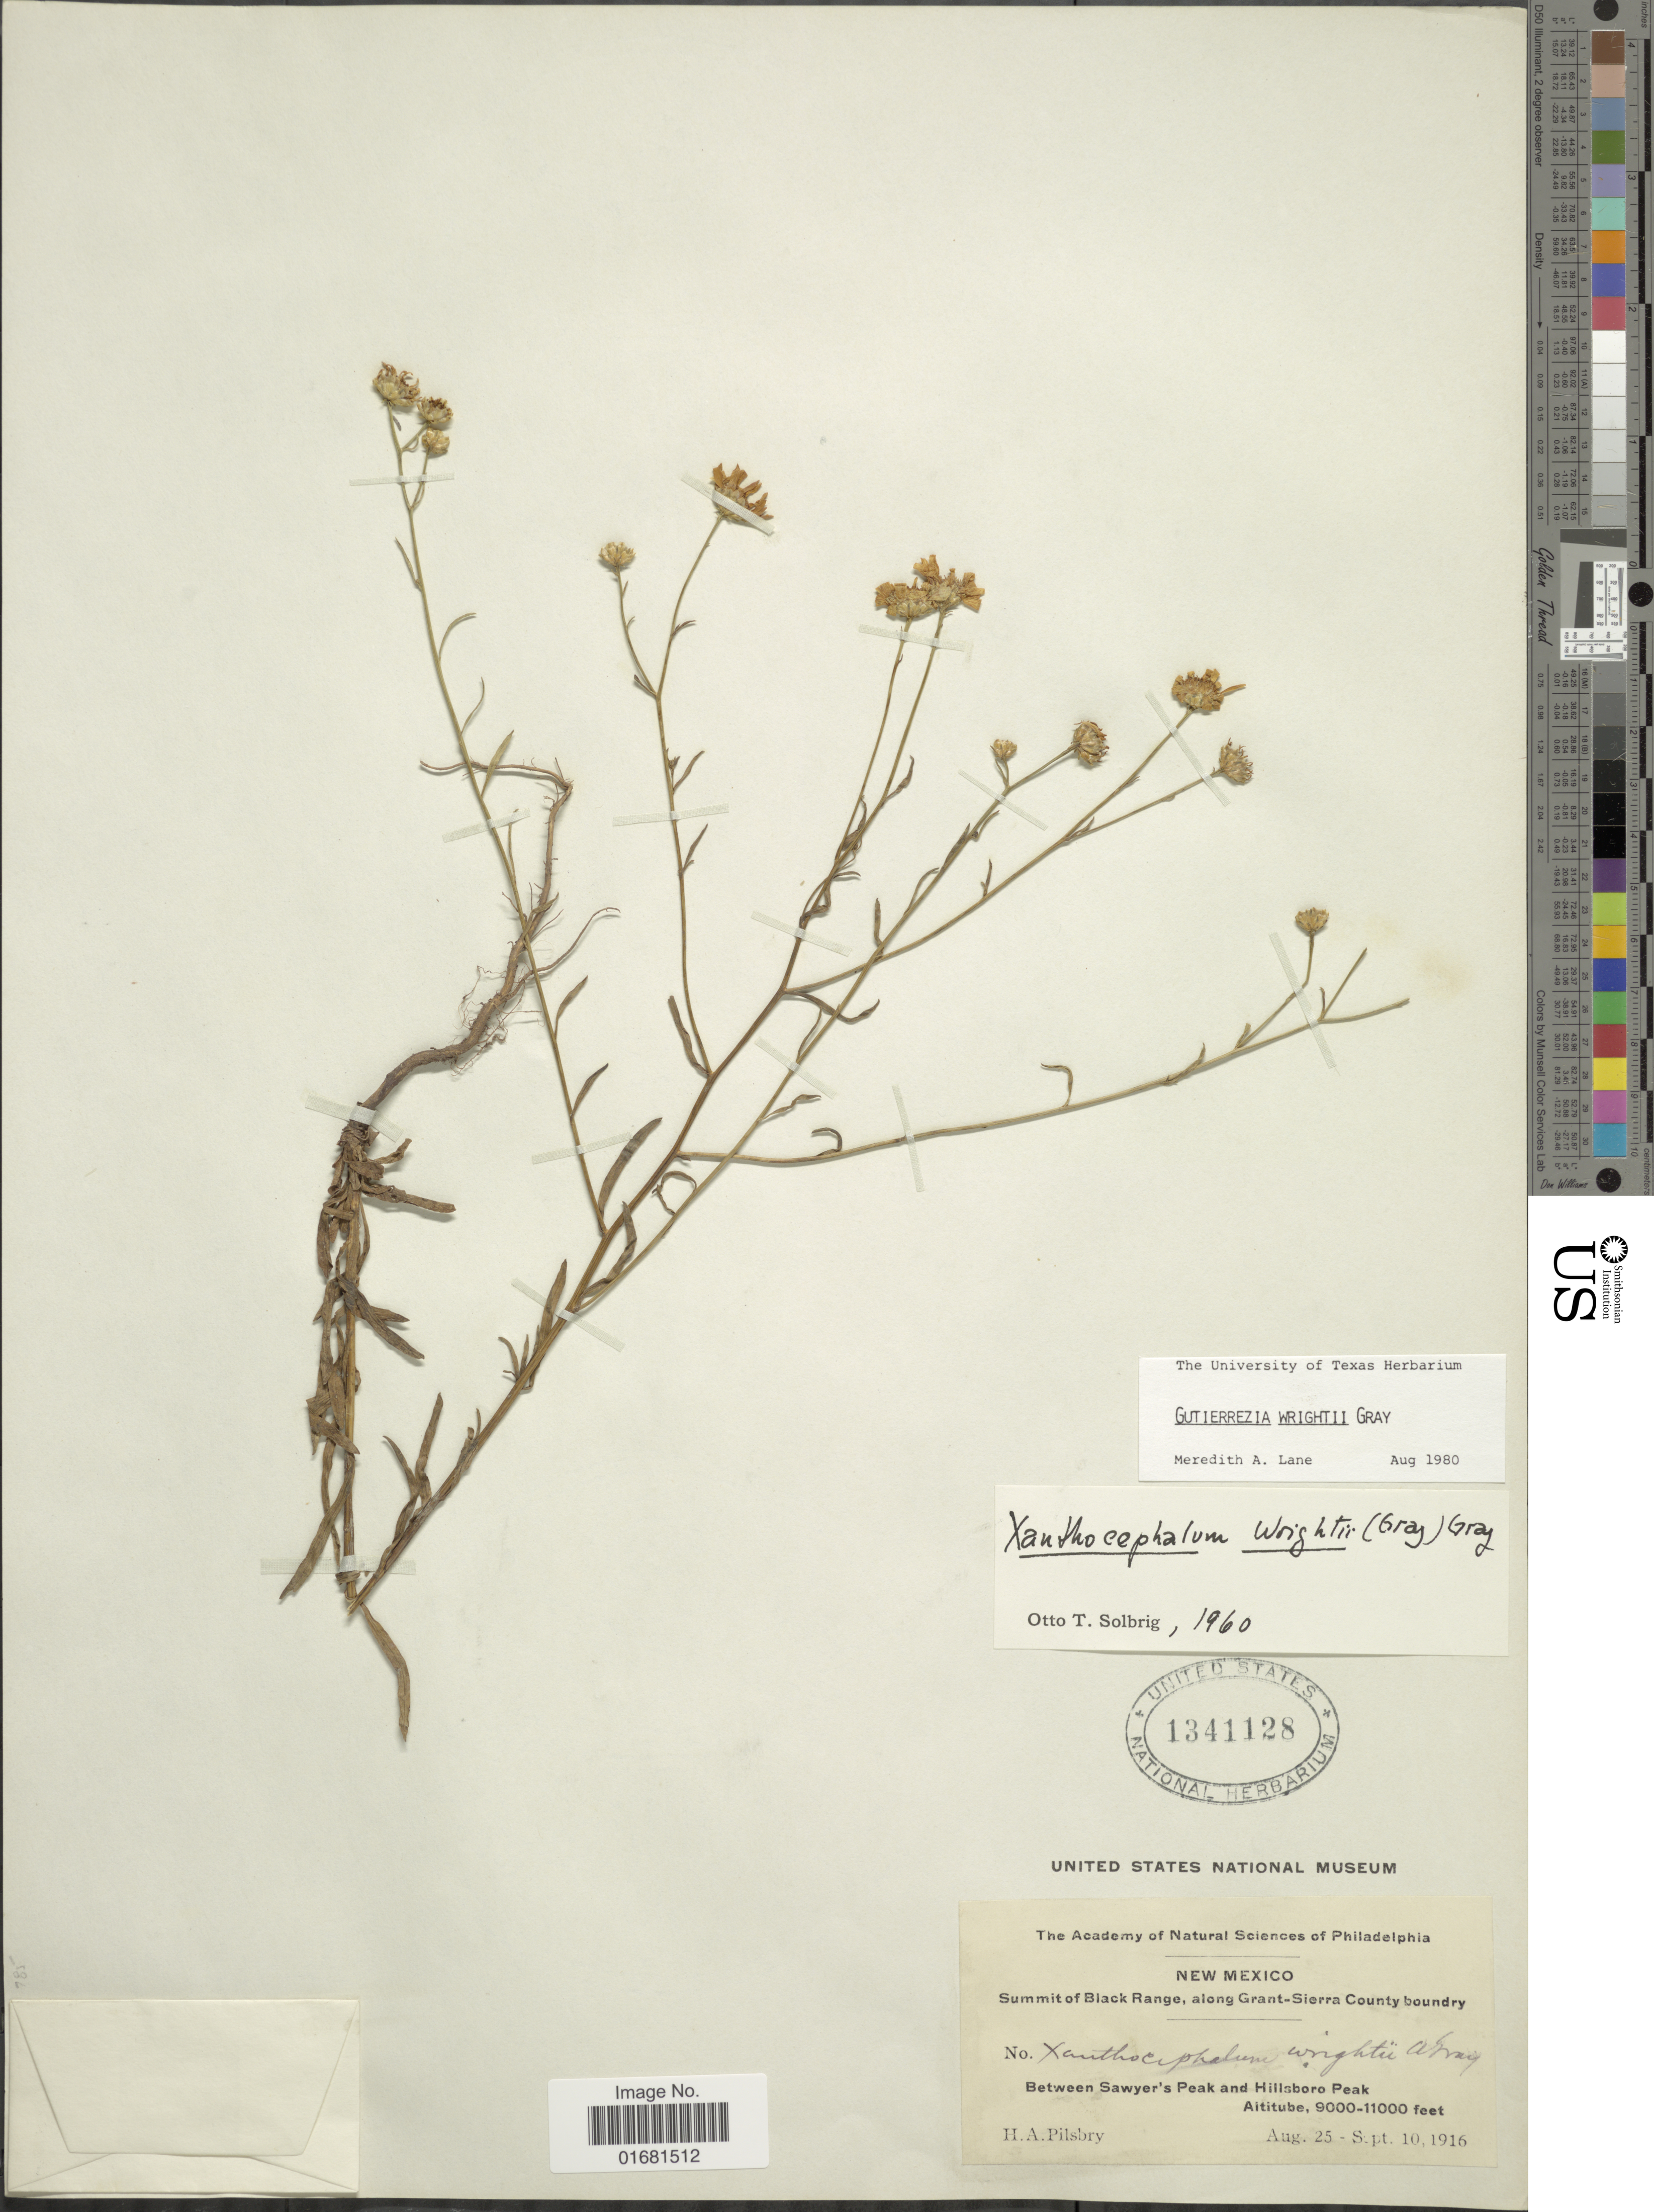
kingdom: Plantae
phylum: Tracheophyta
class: Magnoliopsida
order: Asterales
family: Asteraceae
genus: Gutierrezia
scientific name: Gutierrezia wrightii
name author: A. Gray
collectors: H. Pilsbry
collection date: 1916-08-25/1916-09-10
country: United States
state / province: New Mexico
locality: New Mexico. Summit of Black Range, along Grant-Sierra County boundr. Between Sawyer's Peak and Hillsboro Peak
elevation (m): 2743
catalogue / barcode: US 1341128